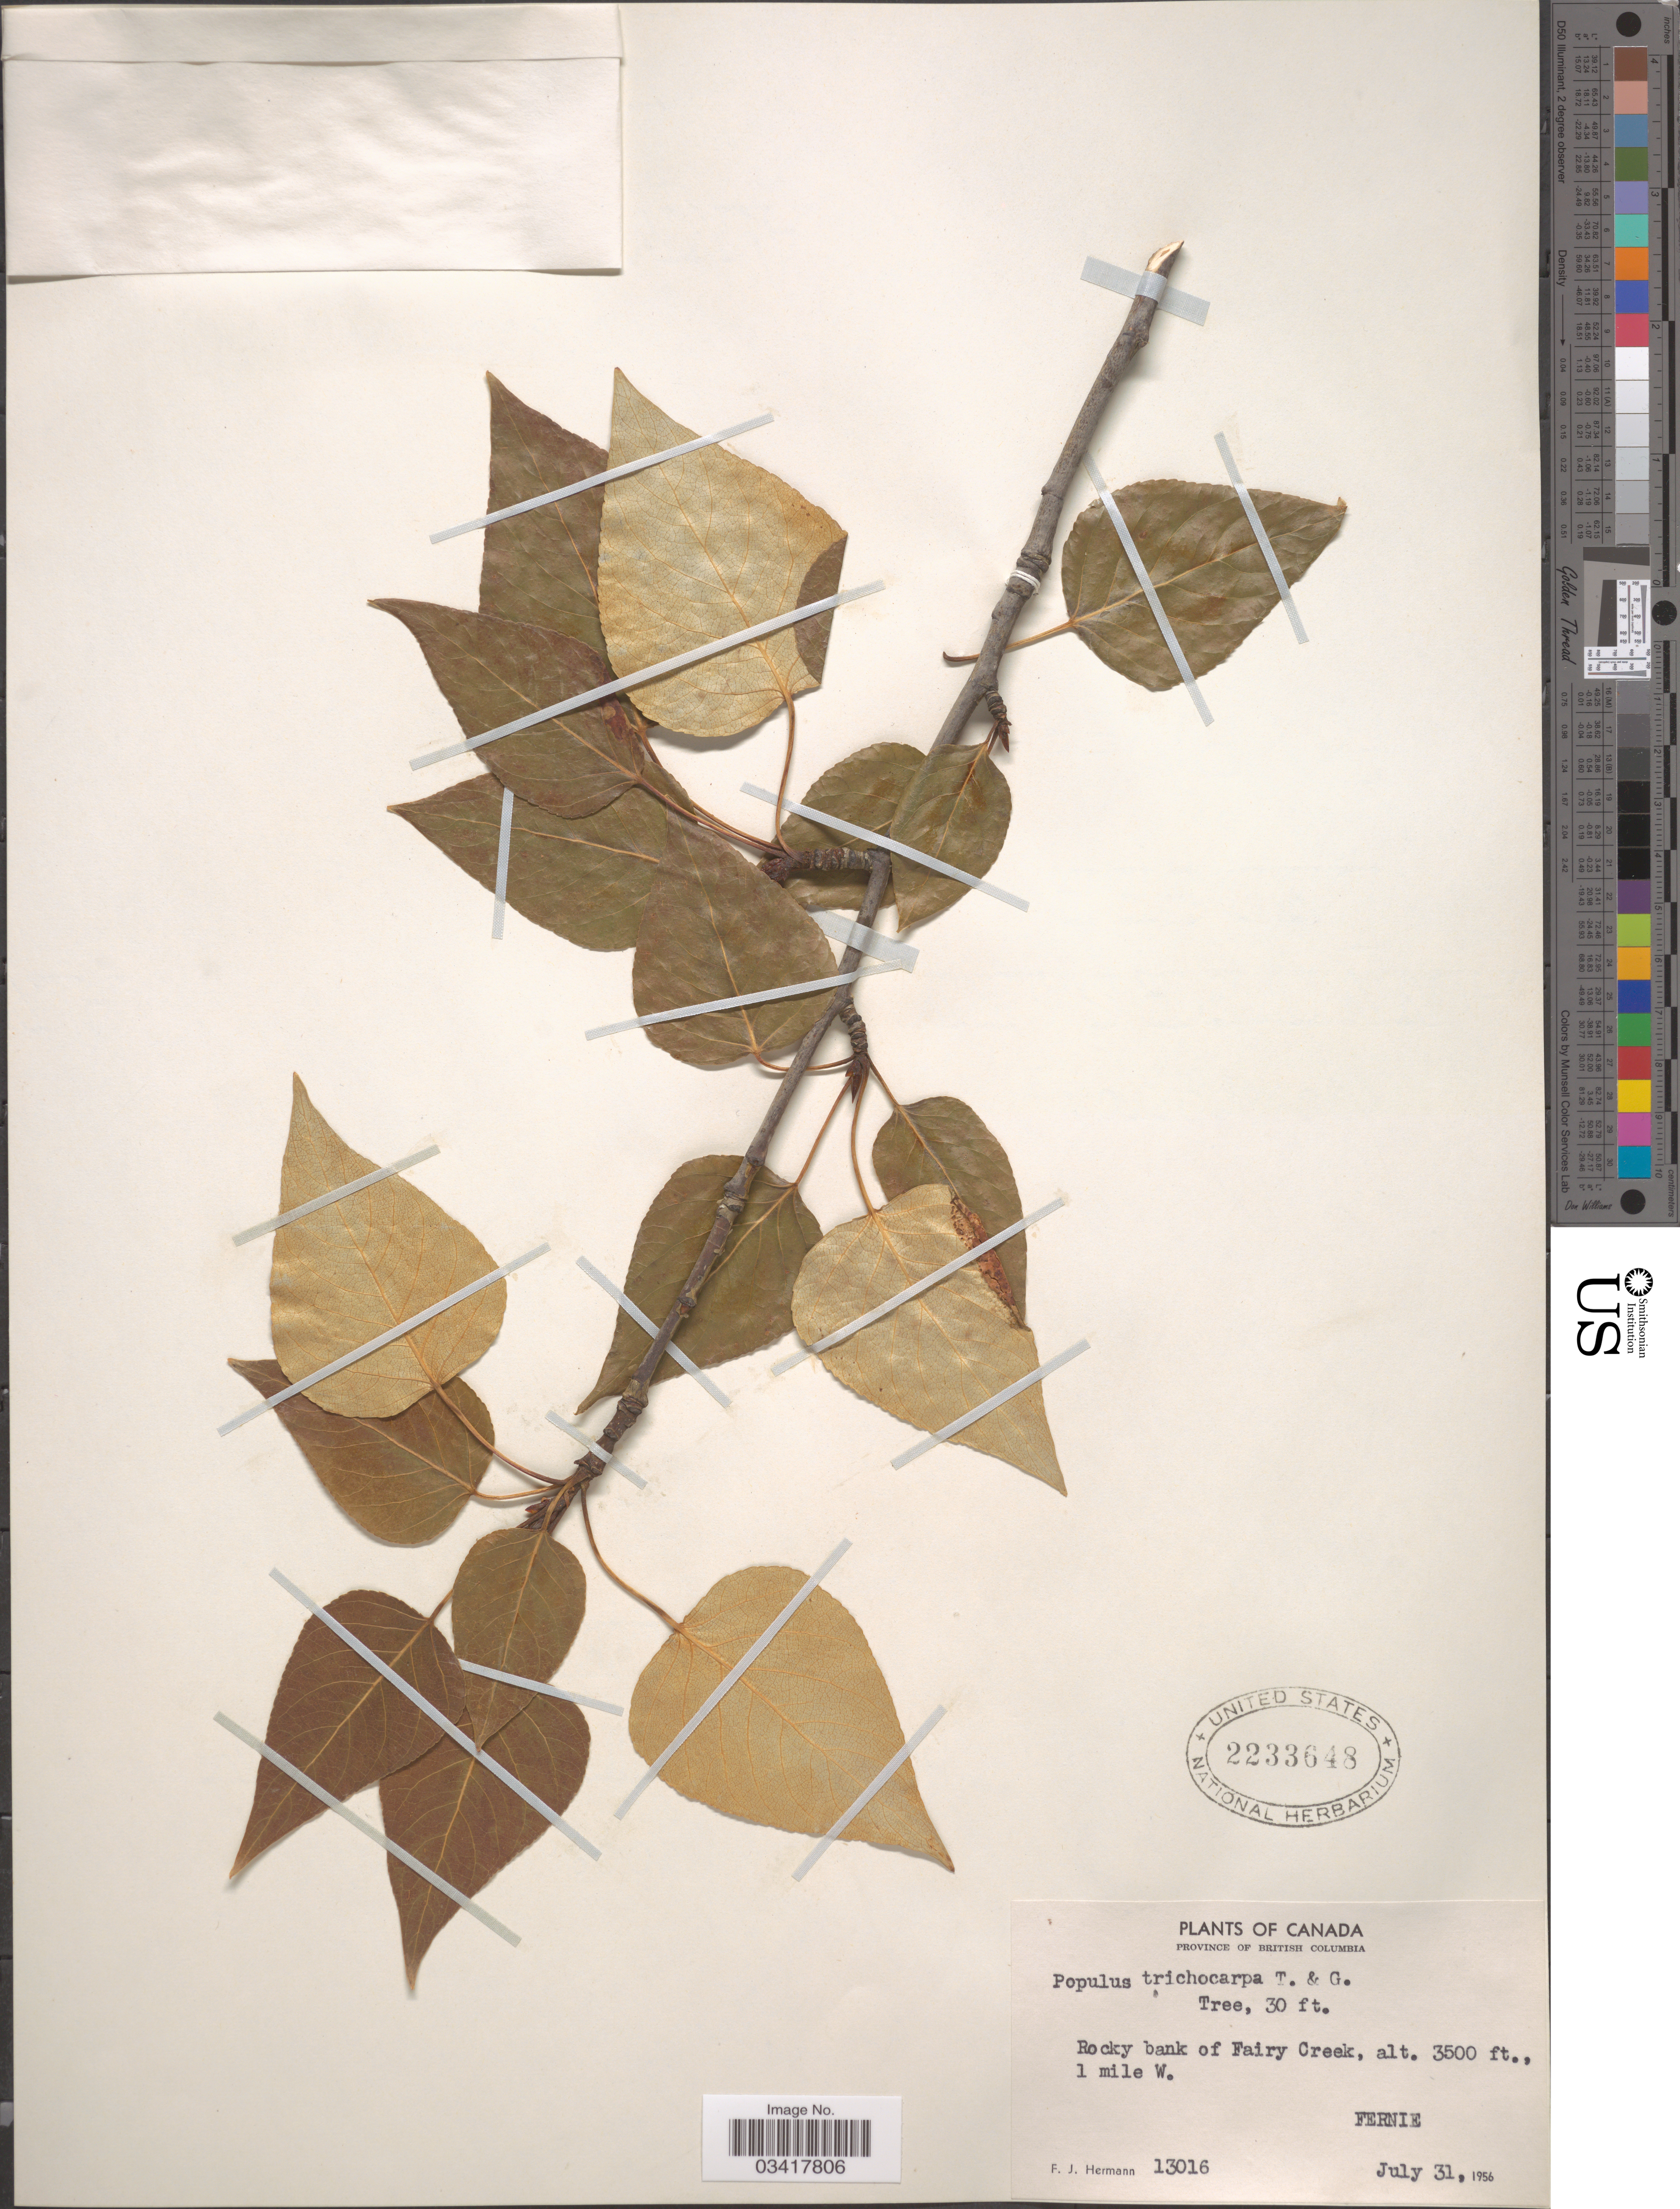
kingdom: Plantae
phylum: Tracheophyta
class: Magnoliopsida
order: Malpighiales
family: Salicaceae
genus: Populus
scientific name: Populus trichocarpa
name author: Torr. & A. Gray ex W. Hook.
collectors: F. J. Hermann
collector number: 13016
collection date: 1956-07-31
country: Canada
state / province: British Columbia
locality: Rocky bank of Fairy Creek. 1 mile W. Fernie.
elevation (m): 1067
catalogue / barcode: US 2233648